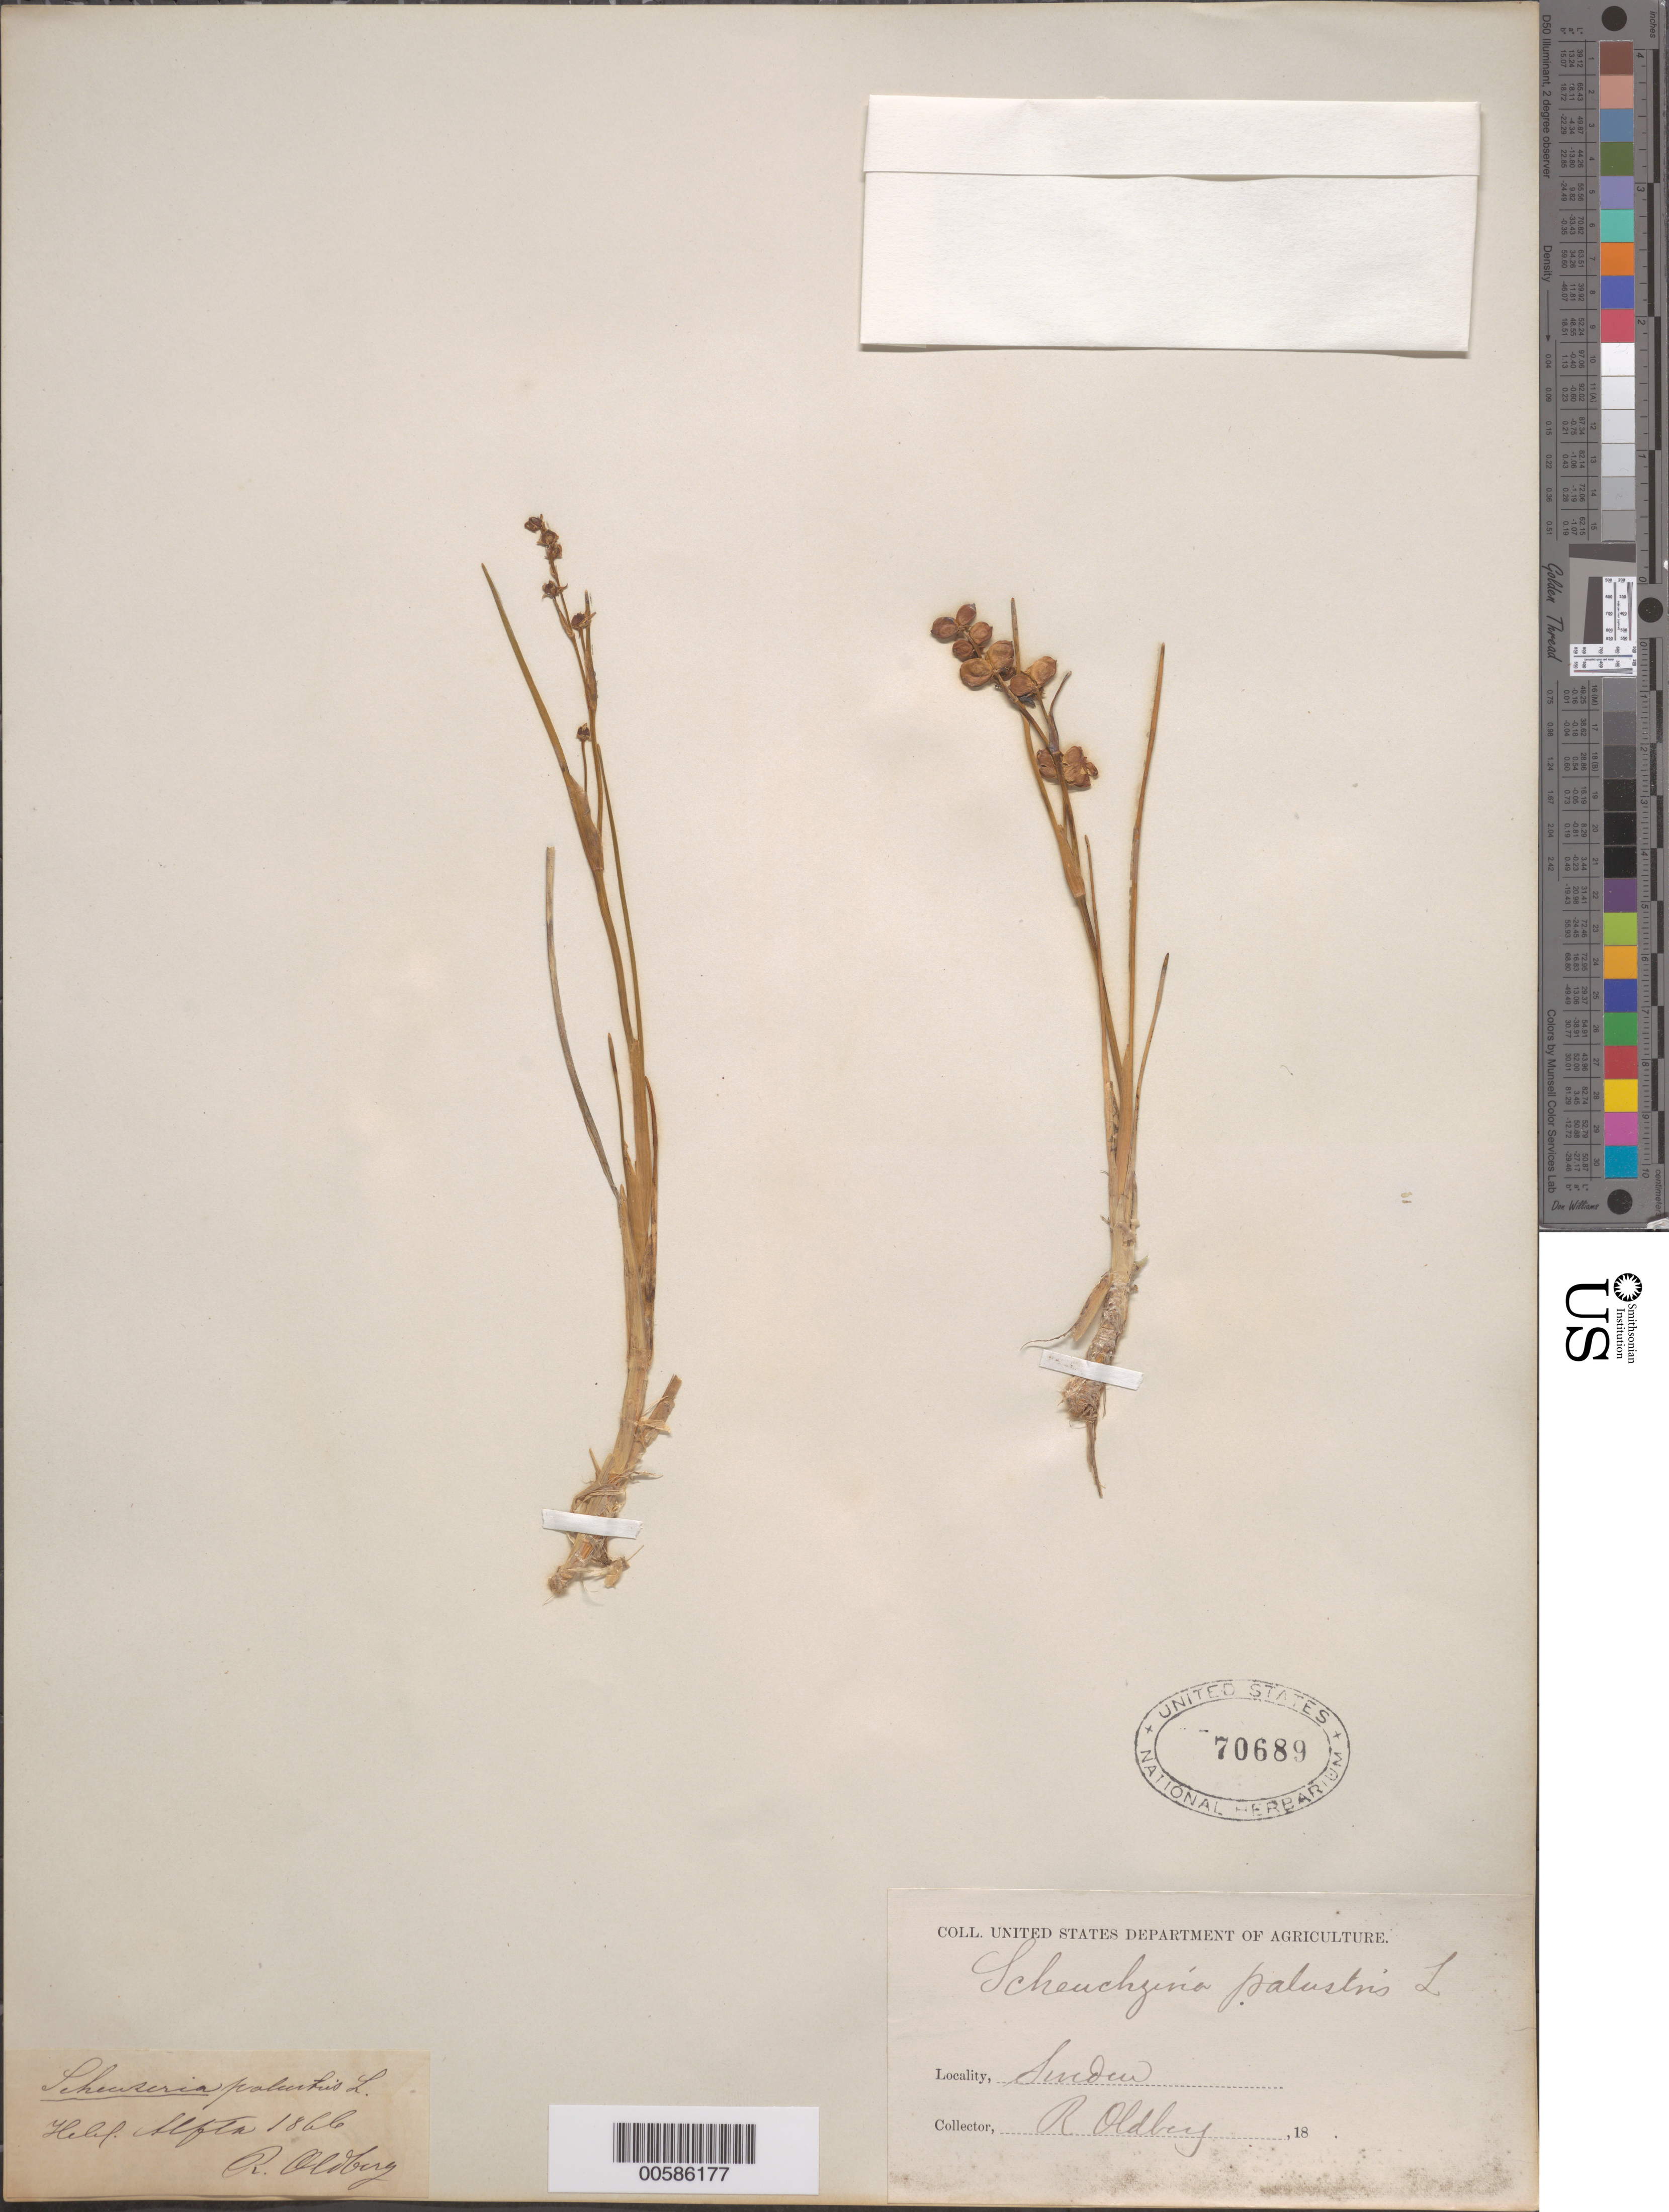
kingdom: Plantae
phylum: Tracheophyta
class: Liliopsida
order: Alismatales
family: Scheuchzeriaceae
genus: Scheuchzeria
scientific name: Scheuchzeria palustris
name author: L.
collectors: R. Oldberg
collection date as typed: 1866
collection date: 1866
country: Sweden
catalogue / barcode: US 70689